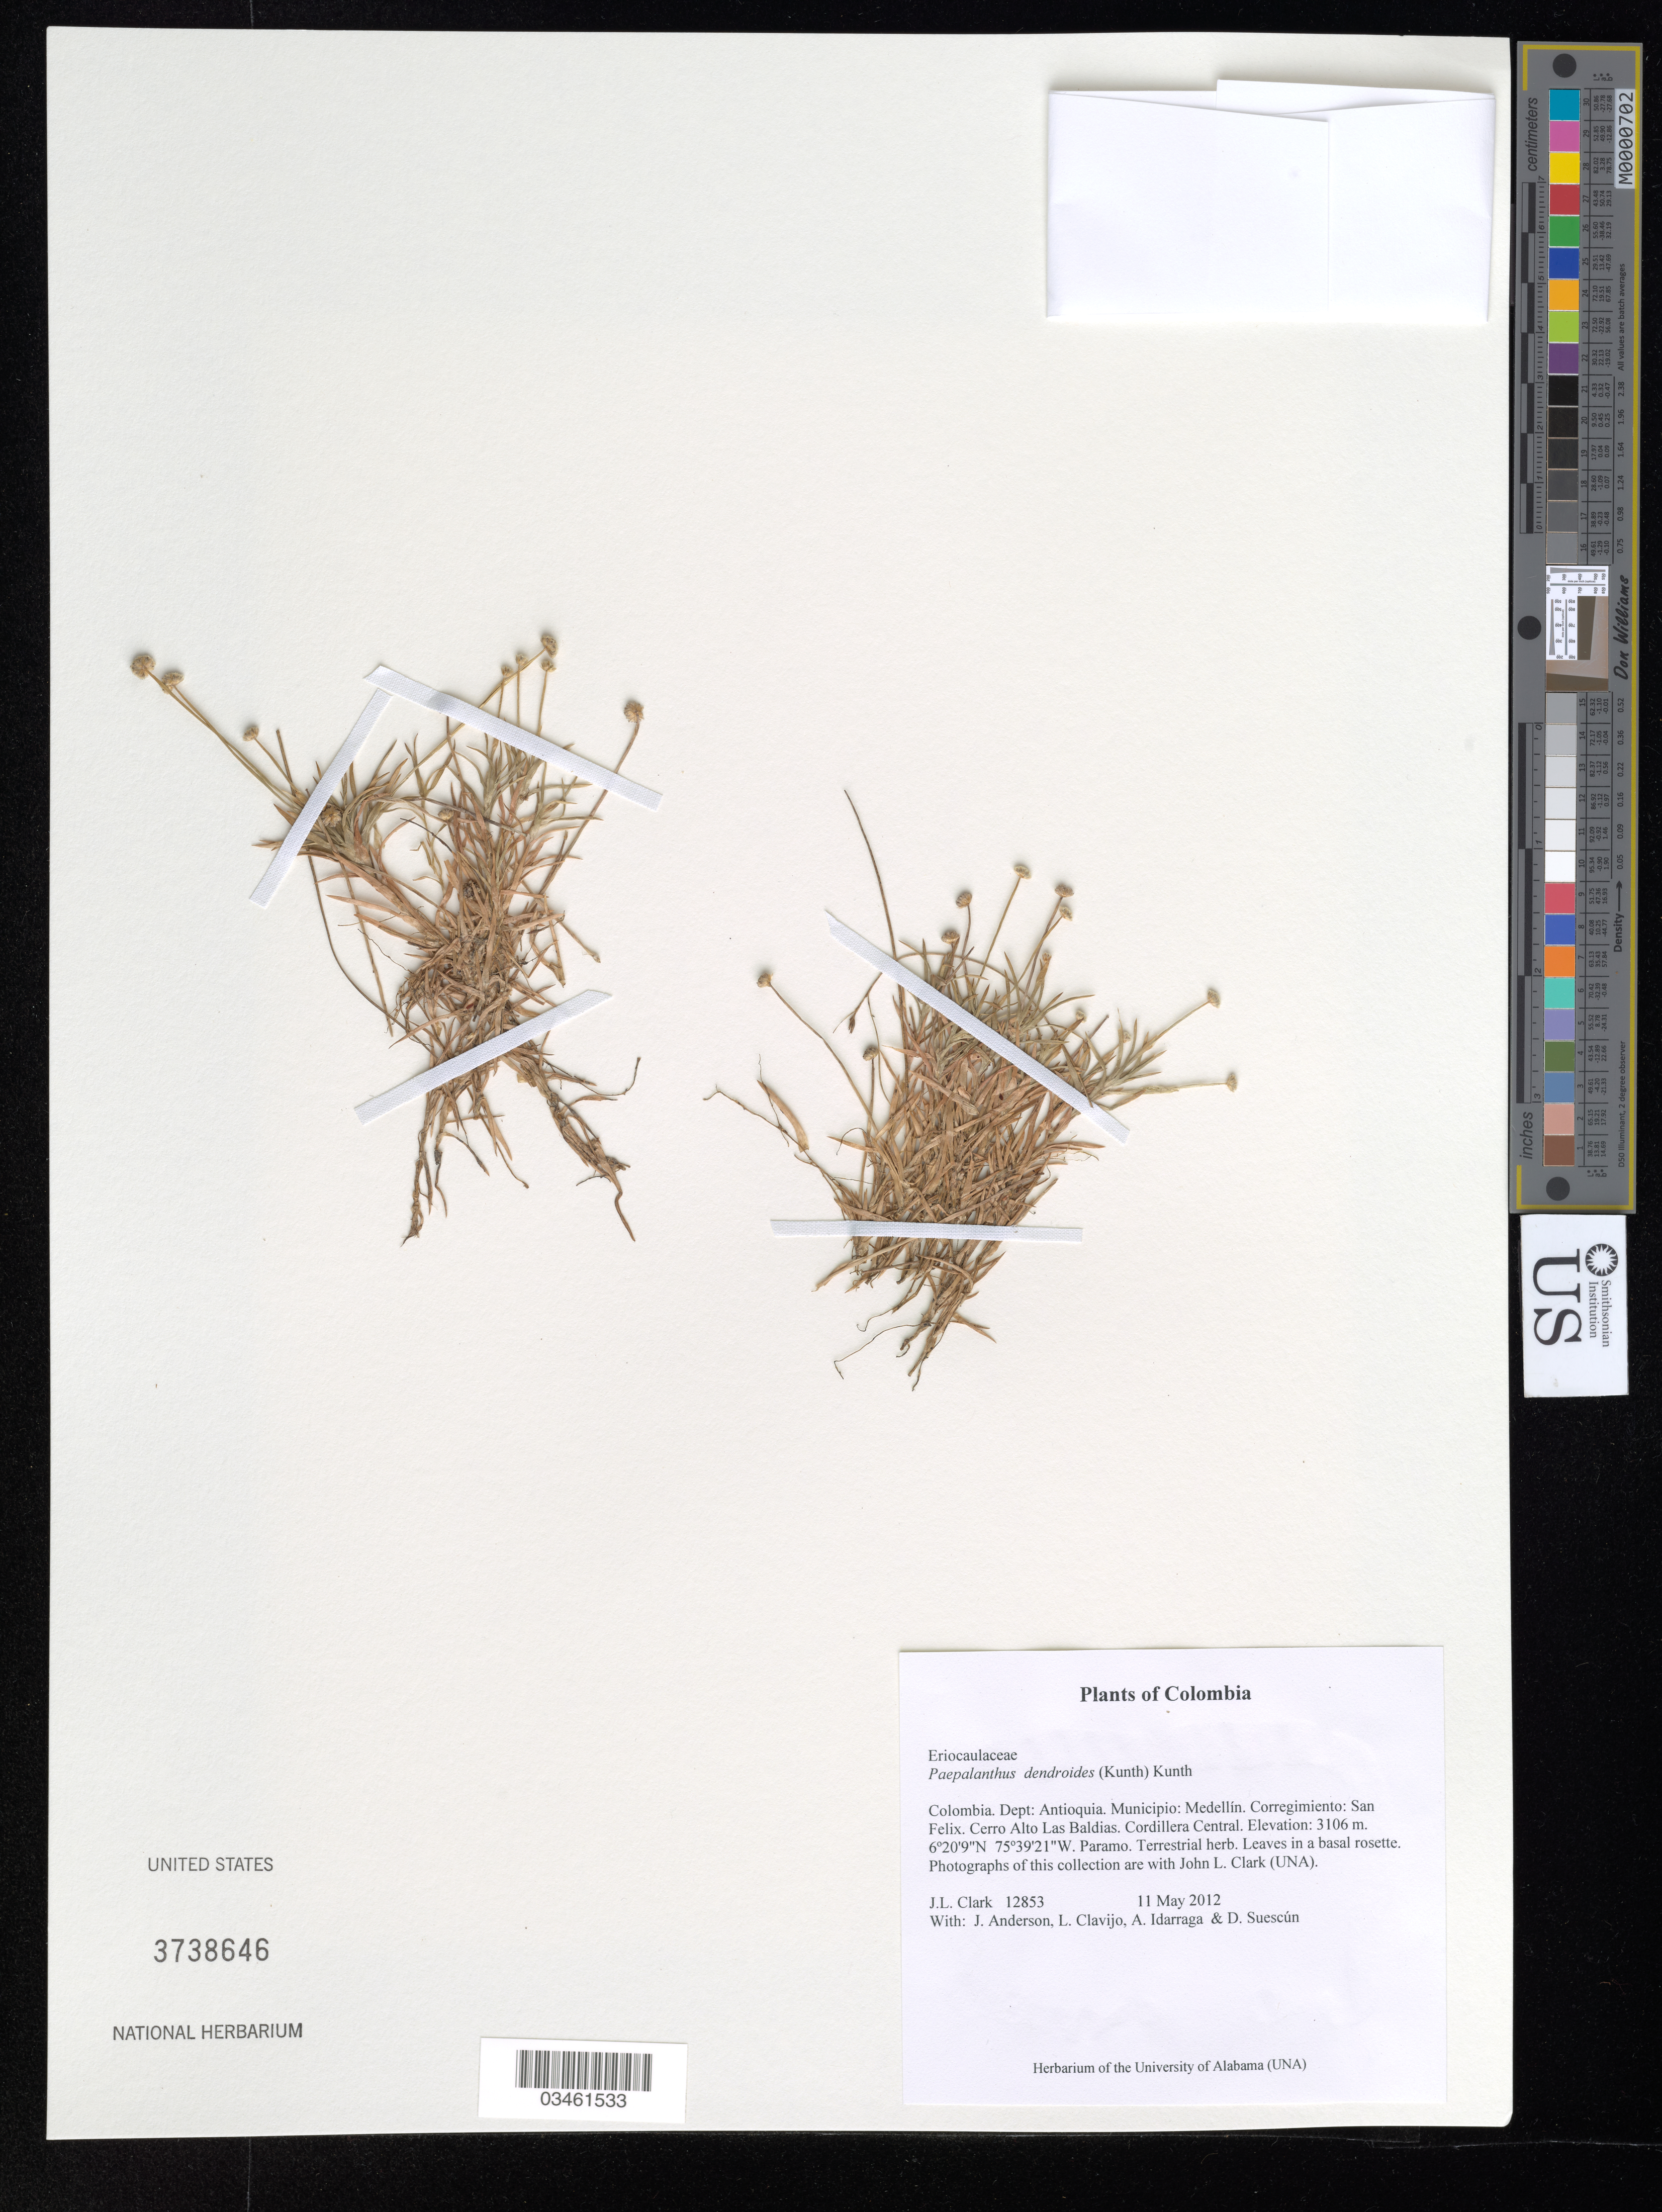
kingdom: Plantae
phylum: Tracheophyta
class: Liliopsida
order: Poales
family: Eriocaulaceae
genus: Paepalanthus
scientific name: Paepalanthus dendroides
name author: (Kunth) Kunth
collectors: J. L. Clark, J. Anderson, L. Clavijo, A. Idarraga & D. Suescún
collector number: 12853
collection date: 2012-05-11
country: Colombia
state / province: Antioquia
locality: Dept: Antioquia. Municipio: Medellín. Corregimiento: San Felix. Cerro Alto Las Baldias. Cordillera Central.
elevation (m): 3106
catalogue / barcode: US 3738646